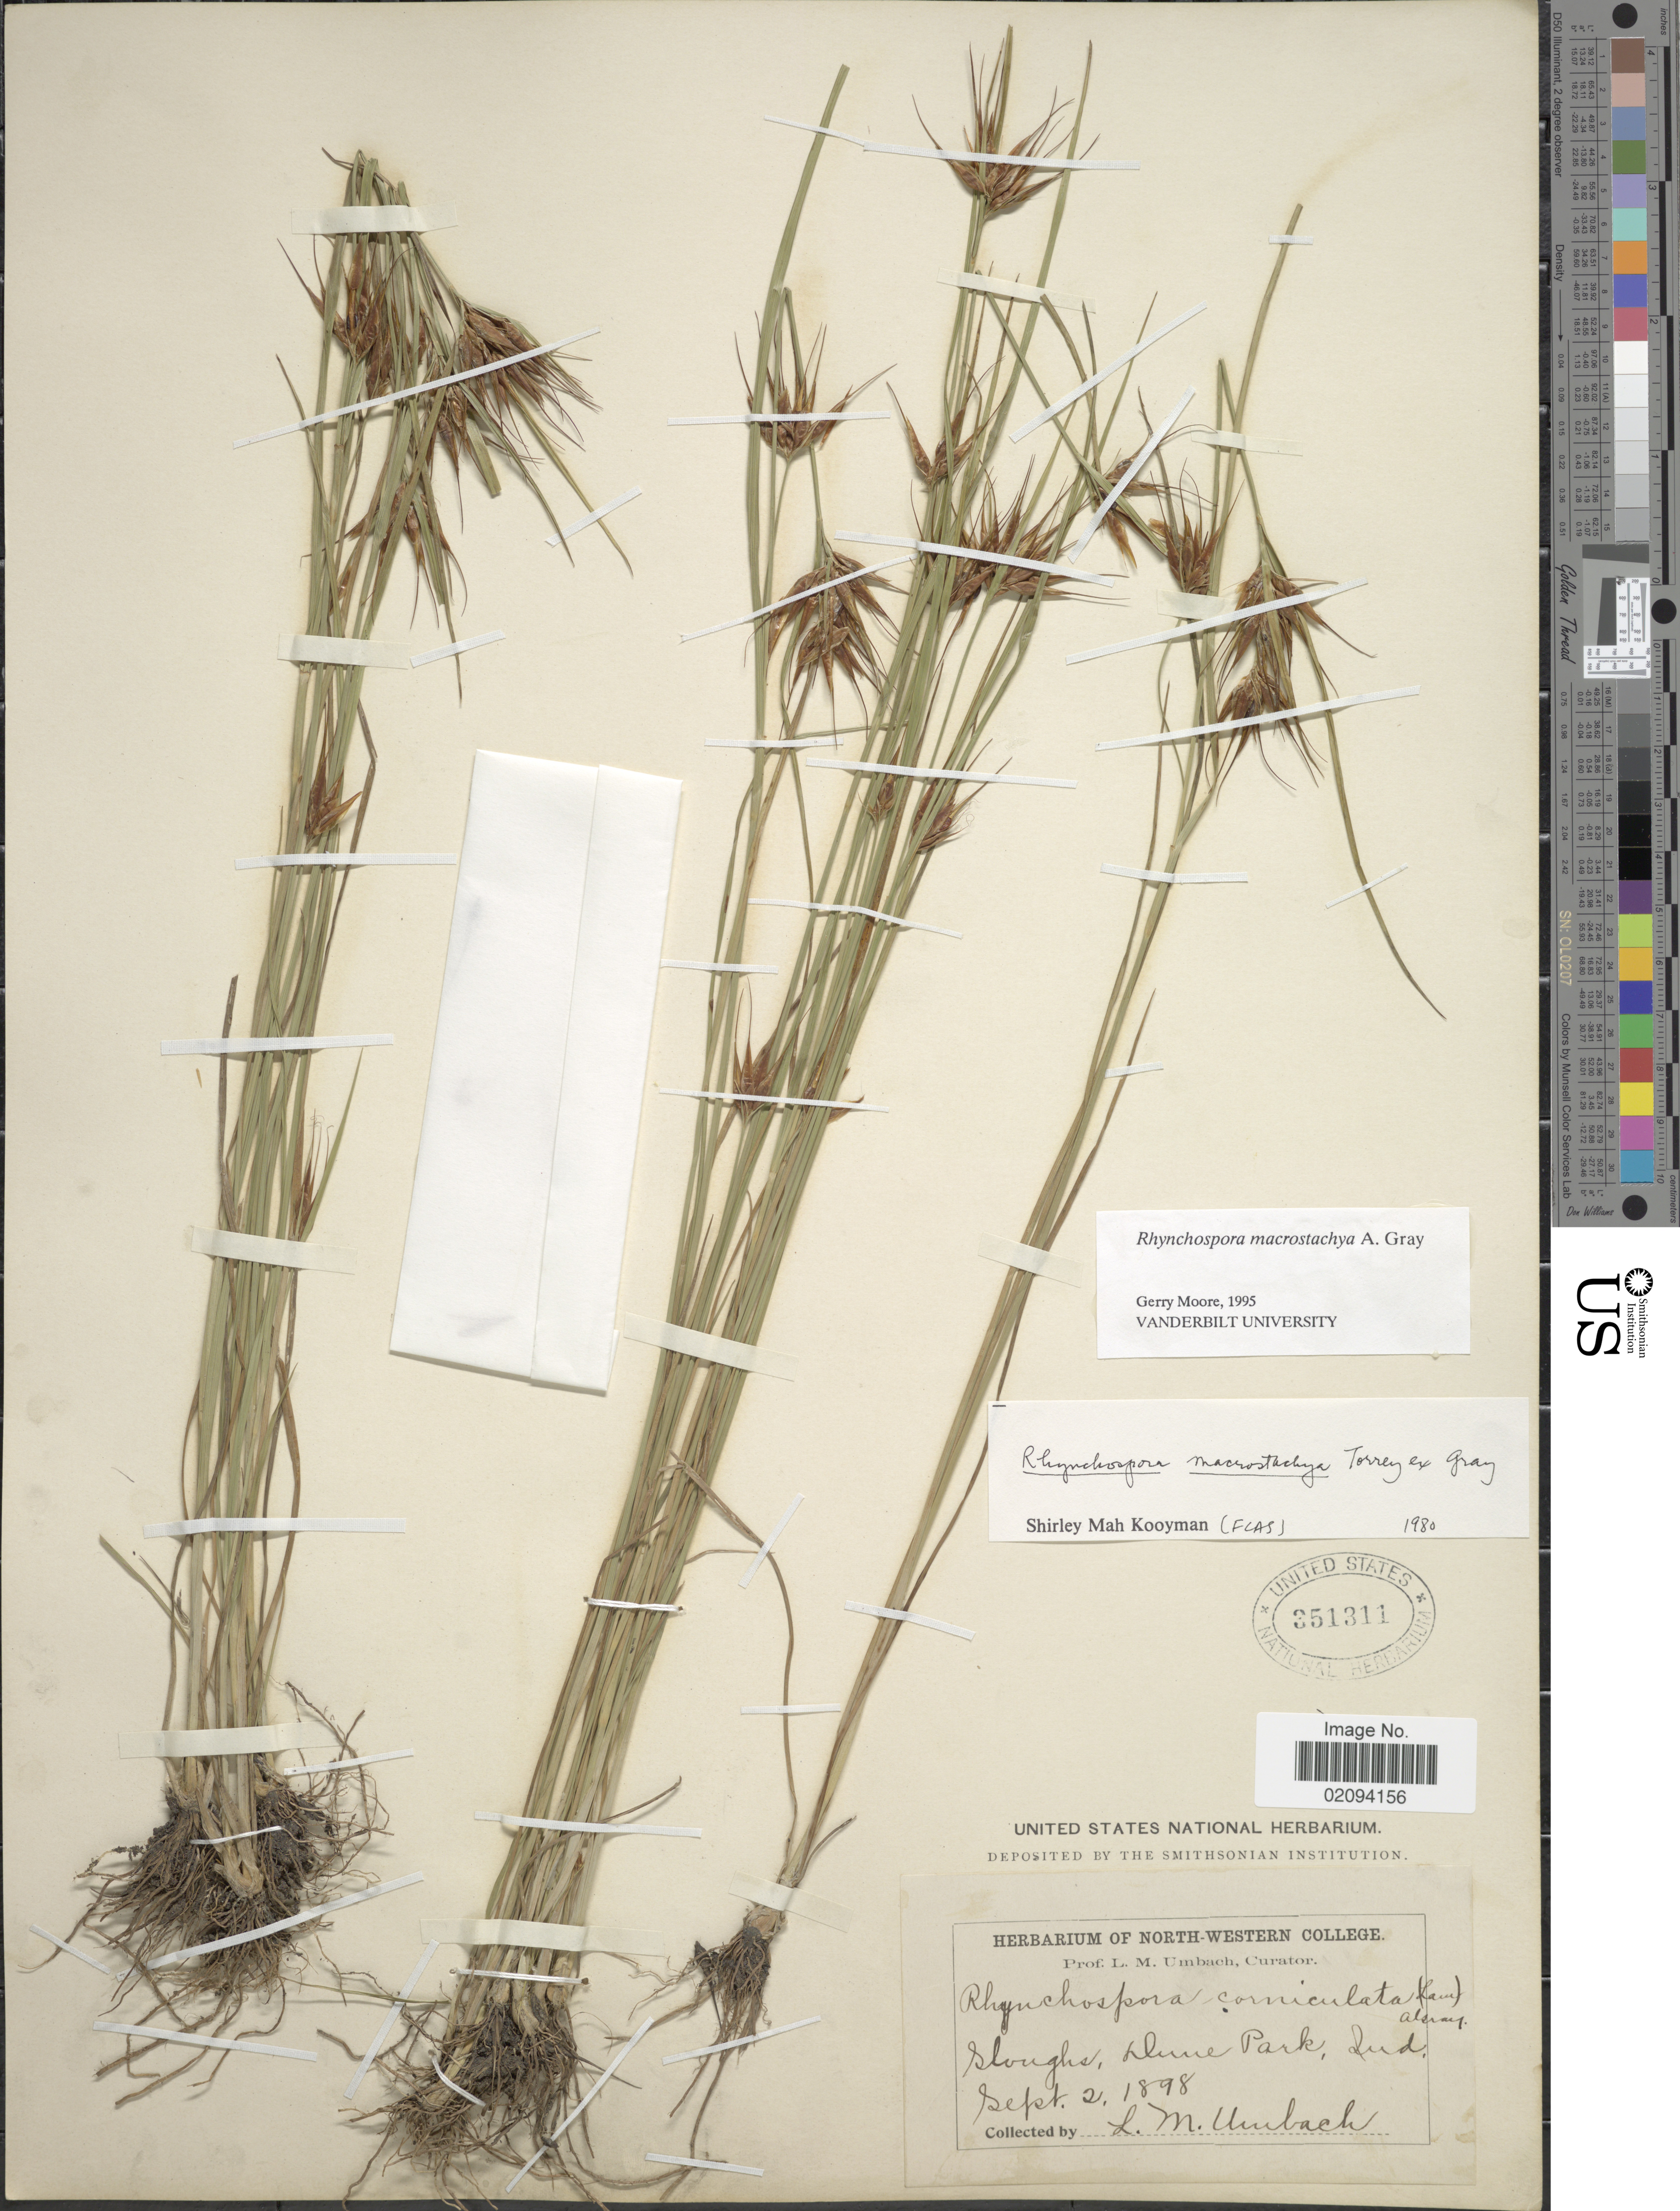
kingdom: Plantae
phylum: Tracheophyta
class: Liliopsida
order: Poales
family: Cyperaceae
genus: Rhynchospora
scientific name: Rhynchospora macrostachya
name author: Torr. ex A. Gray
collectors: L. M. Umbach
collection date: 1898-09-02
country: United States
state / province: Indiana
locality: Sloughs, Dune Park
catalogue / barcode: US 351311